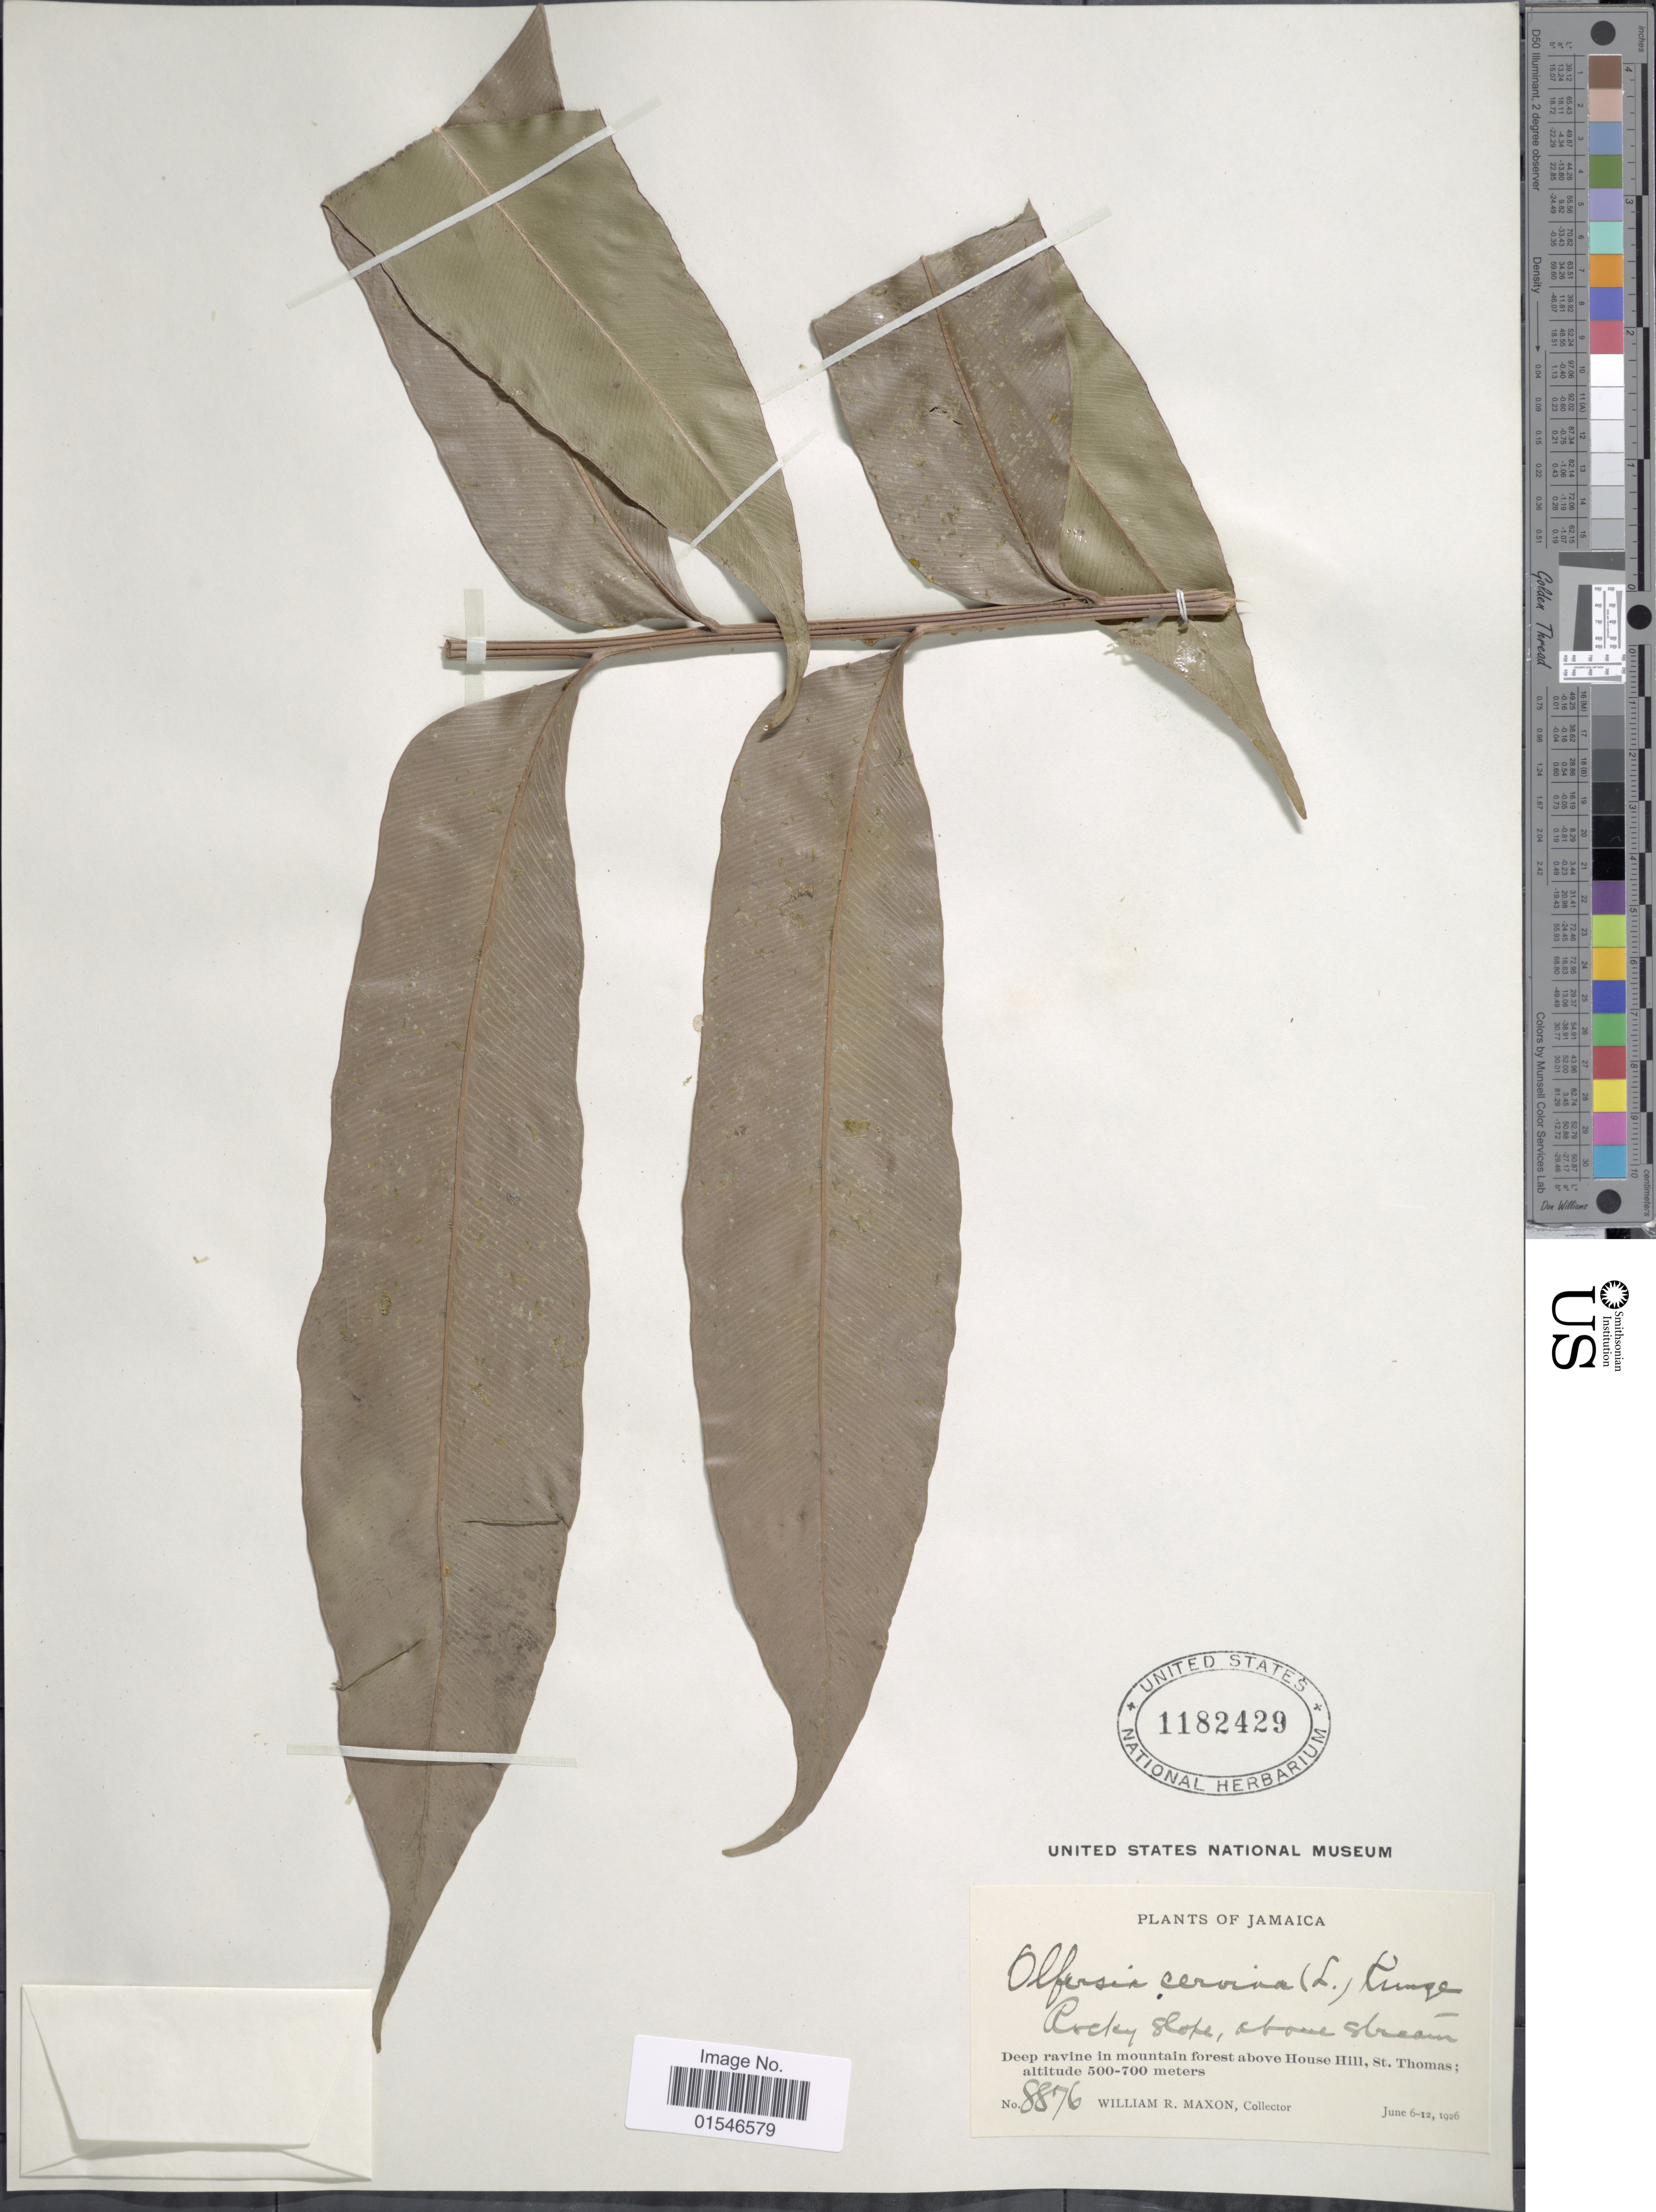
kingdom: Plantae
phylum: Tracheophyta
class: Polypodiopsida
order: Polypodiales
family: Dryopteridaceae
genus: Olfersia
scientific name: Olfersia cervina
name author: (L.) Kunze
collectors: W. R. Maxon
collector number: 8876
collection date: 1926-06-06/1926-06-12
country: Jamaica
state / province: Saint Thomas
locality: Deep ravine in mountain forest above House Hill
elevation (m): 500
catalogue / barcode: US 1182429